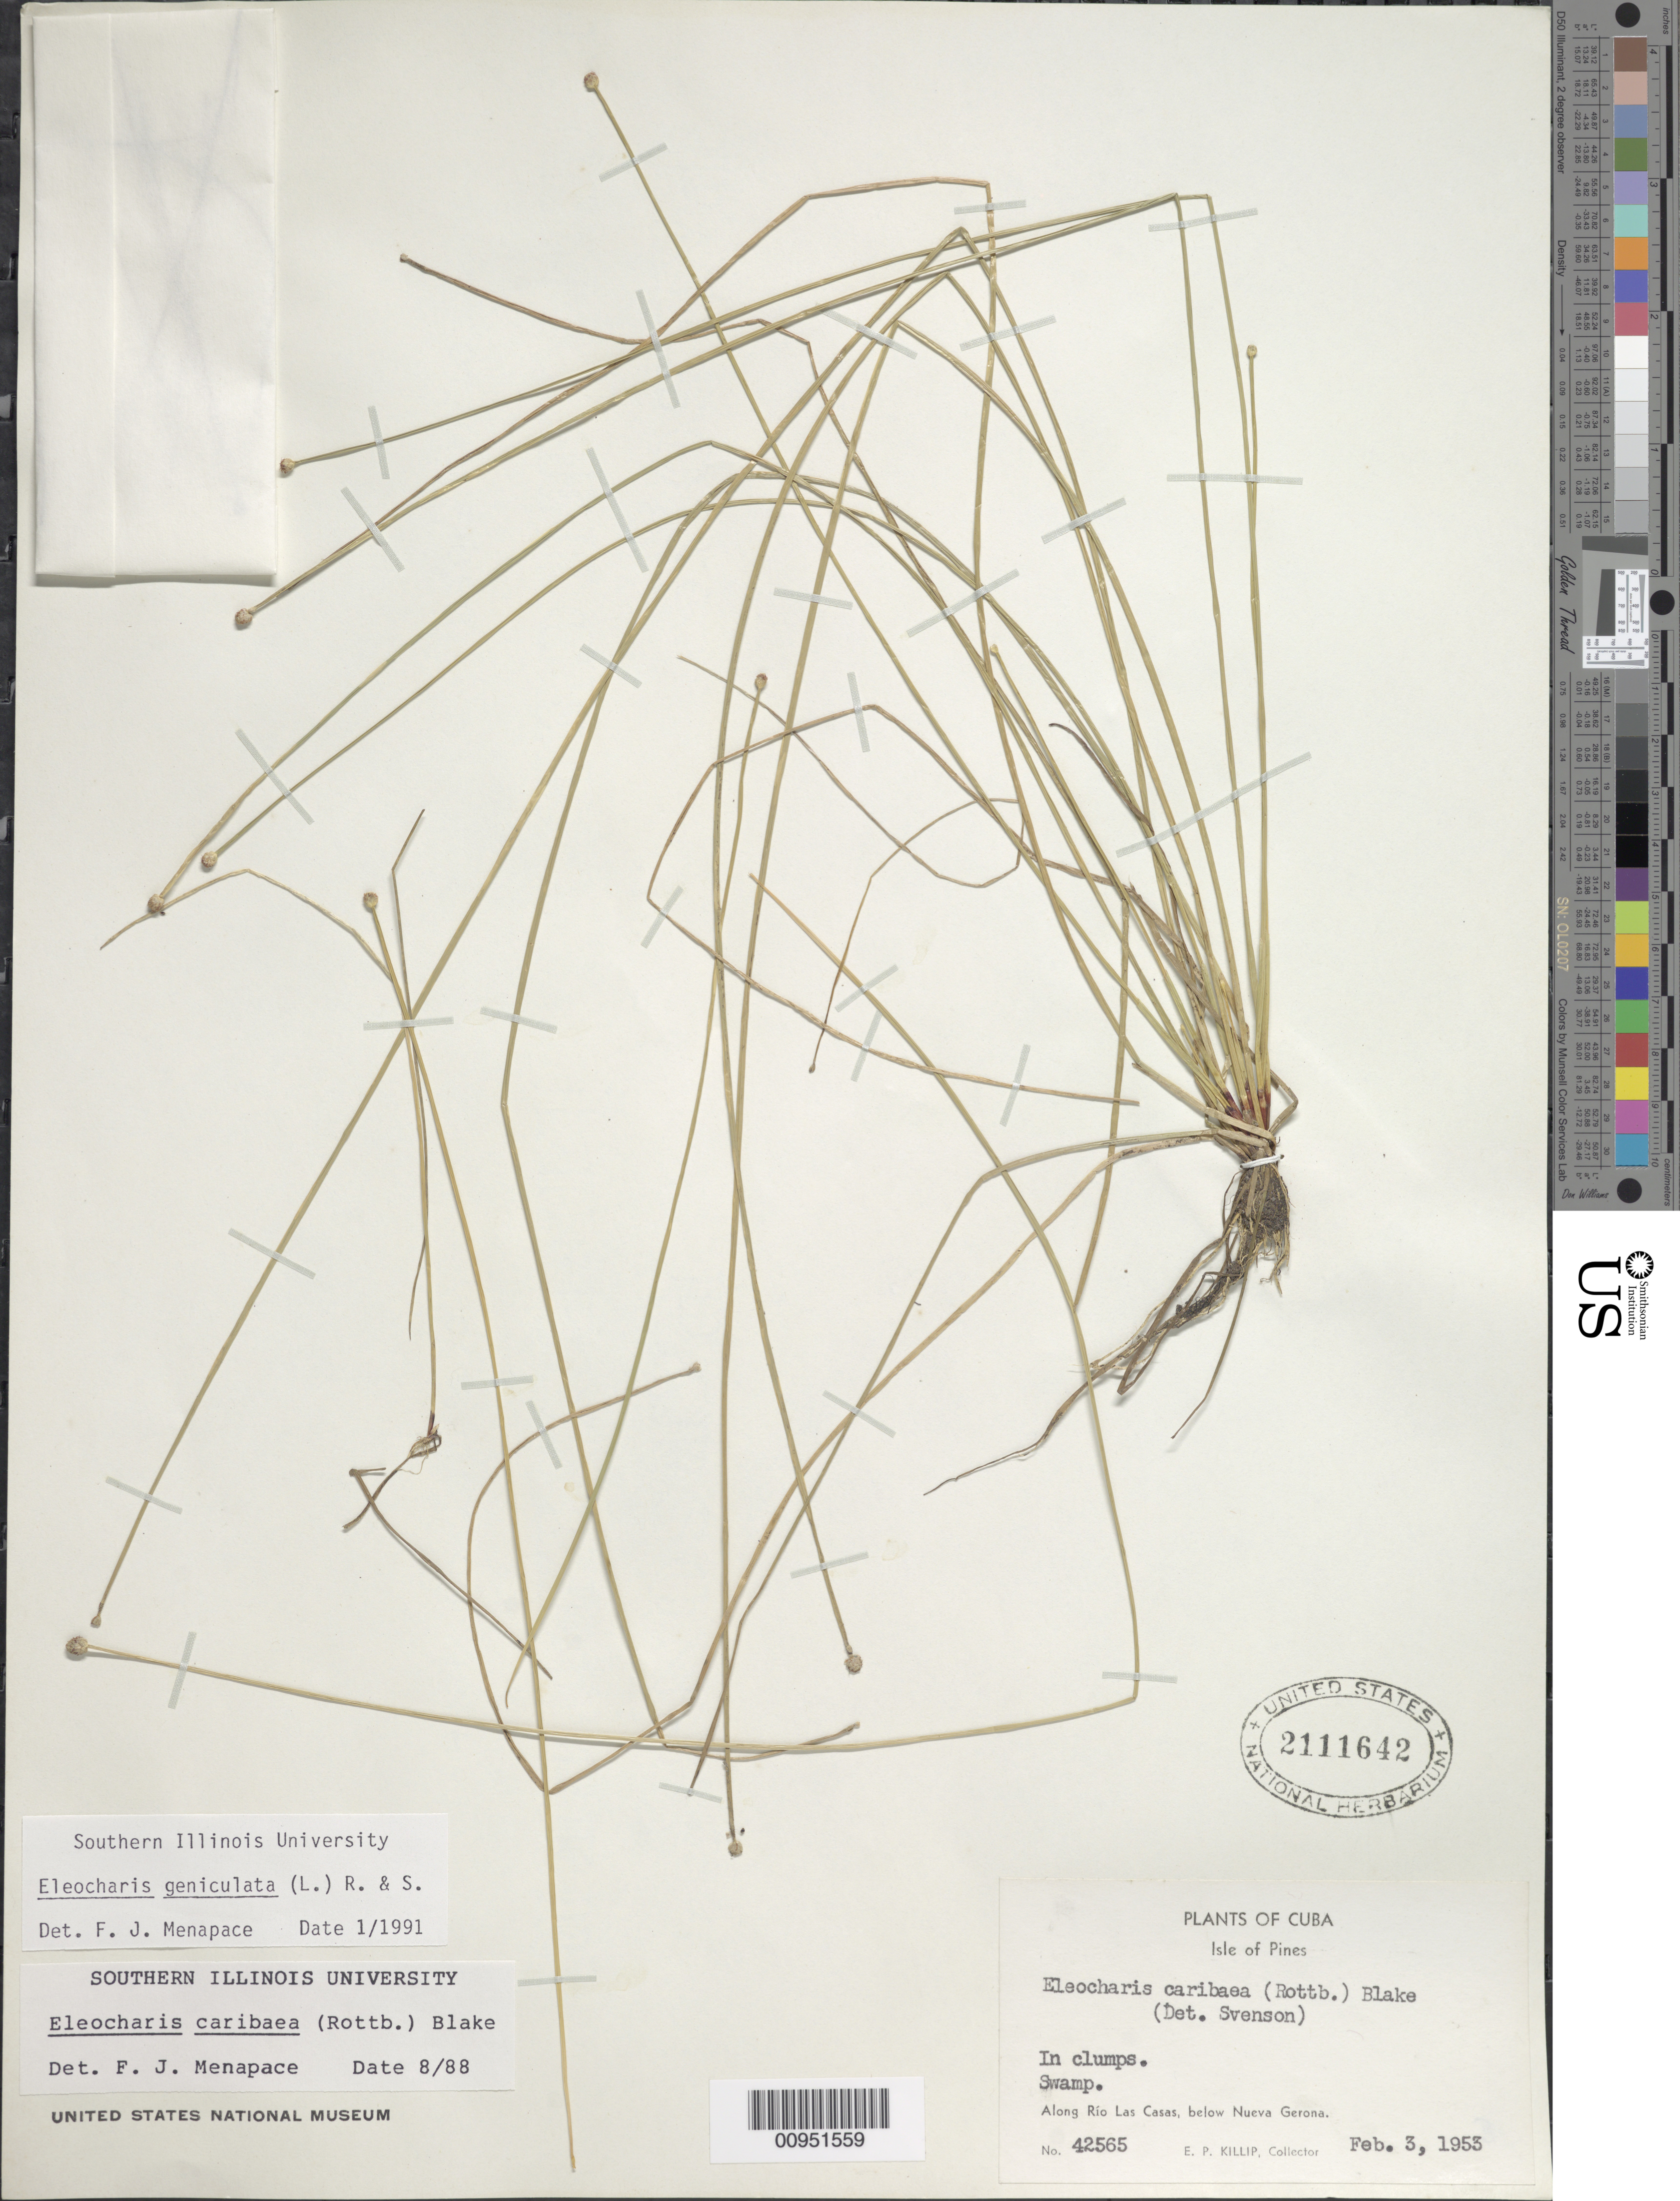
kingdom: Plantae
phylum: Tracheophyta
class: Liliopsida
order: Poales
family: Cyperaceae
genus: Eleocharis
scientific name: Eleocharis geniculata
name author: (L.) Roem. & Schult.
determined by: Menapace, F. J.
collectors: E. P. Killip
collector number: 42565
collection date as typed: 03 Feb 1953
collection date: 1953-02-03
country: Cuba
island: Isla de la Juventud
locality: Swamp along Río Las Casas, below Nueva Gerona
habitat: In swamp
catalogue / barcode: US 2111642